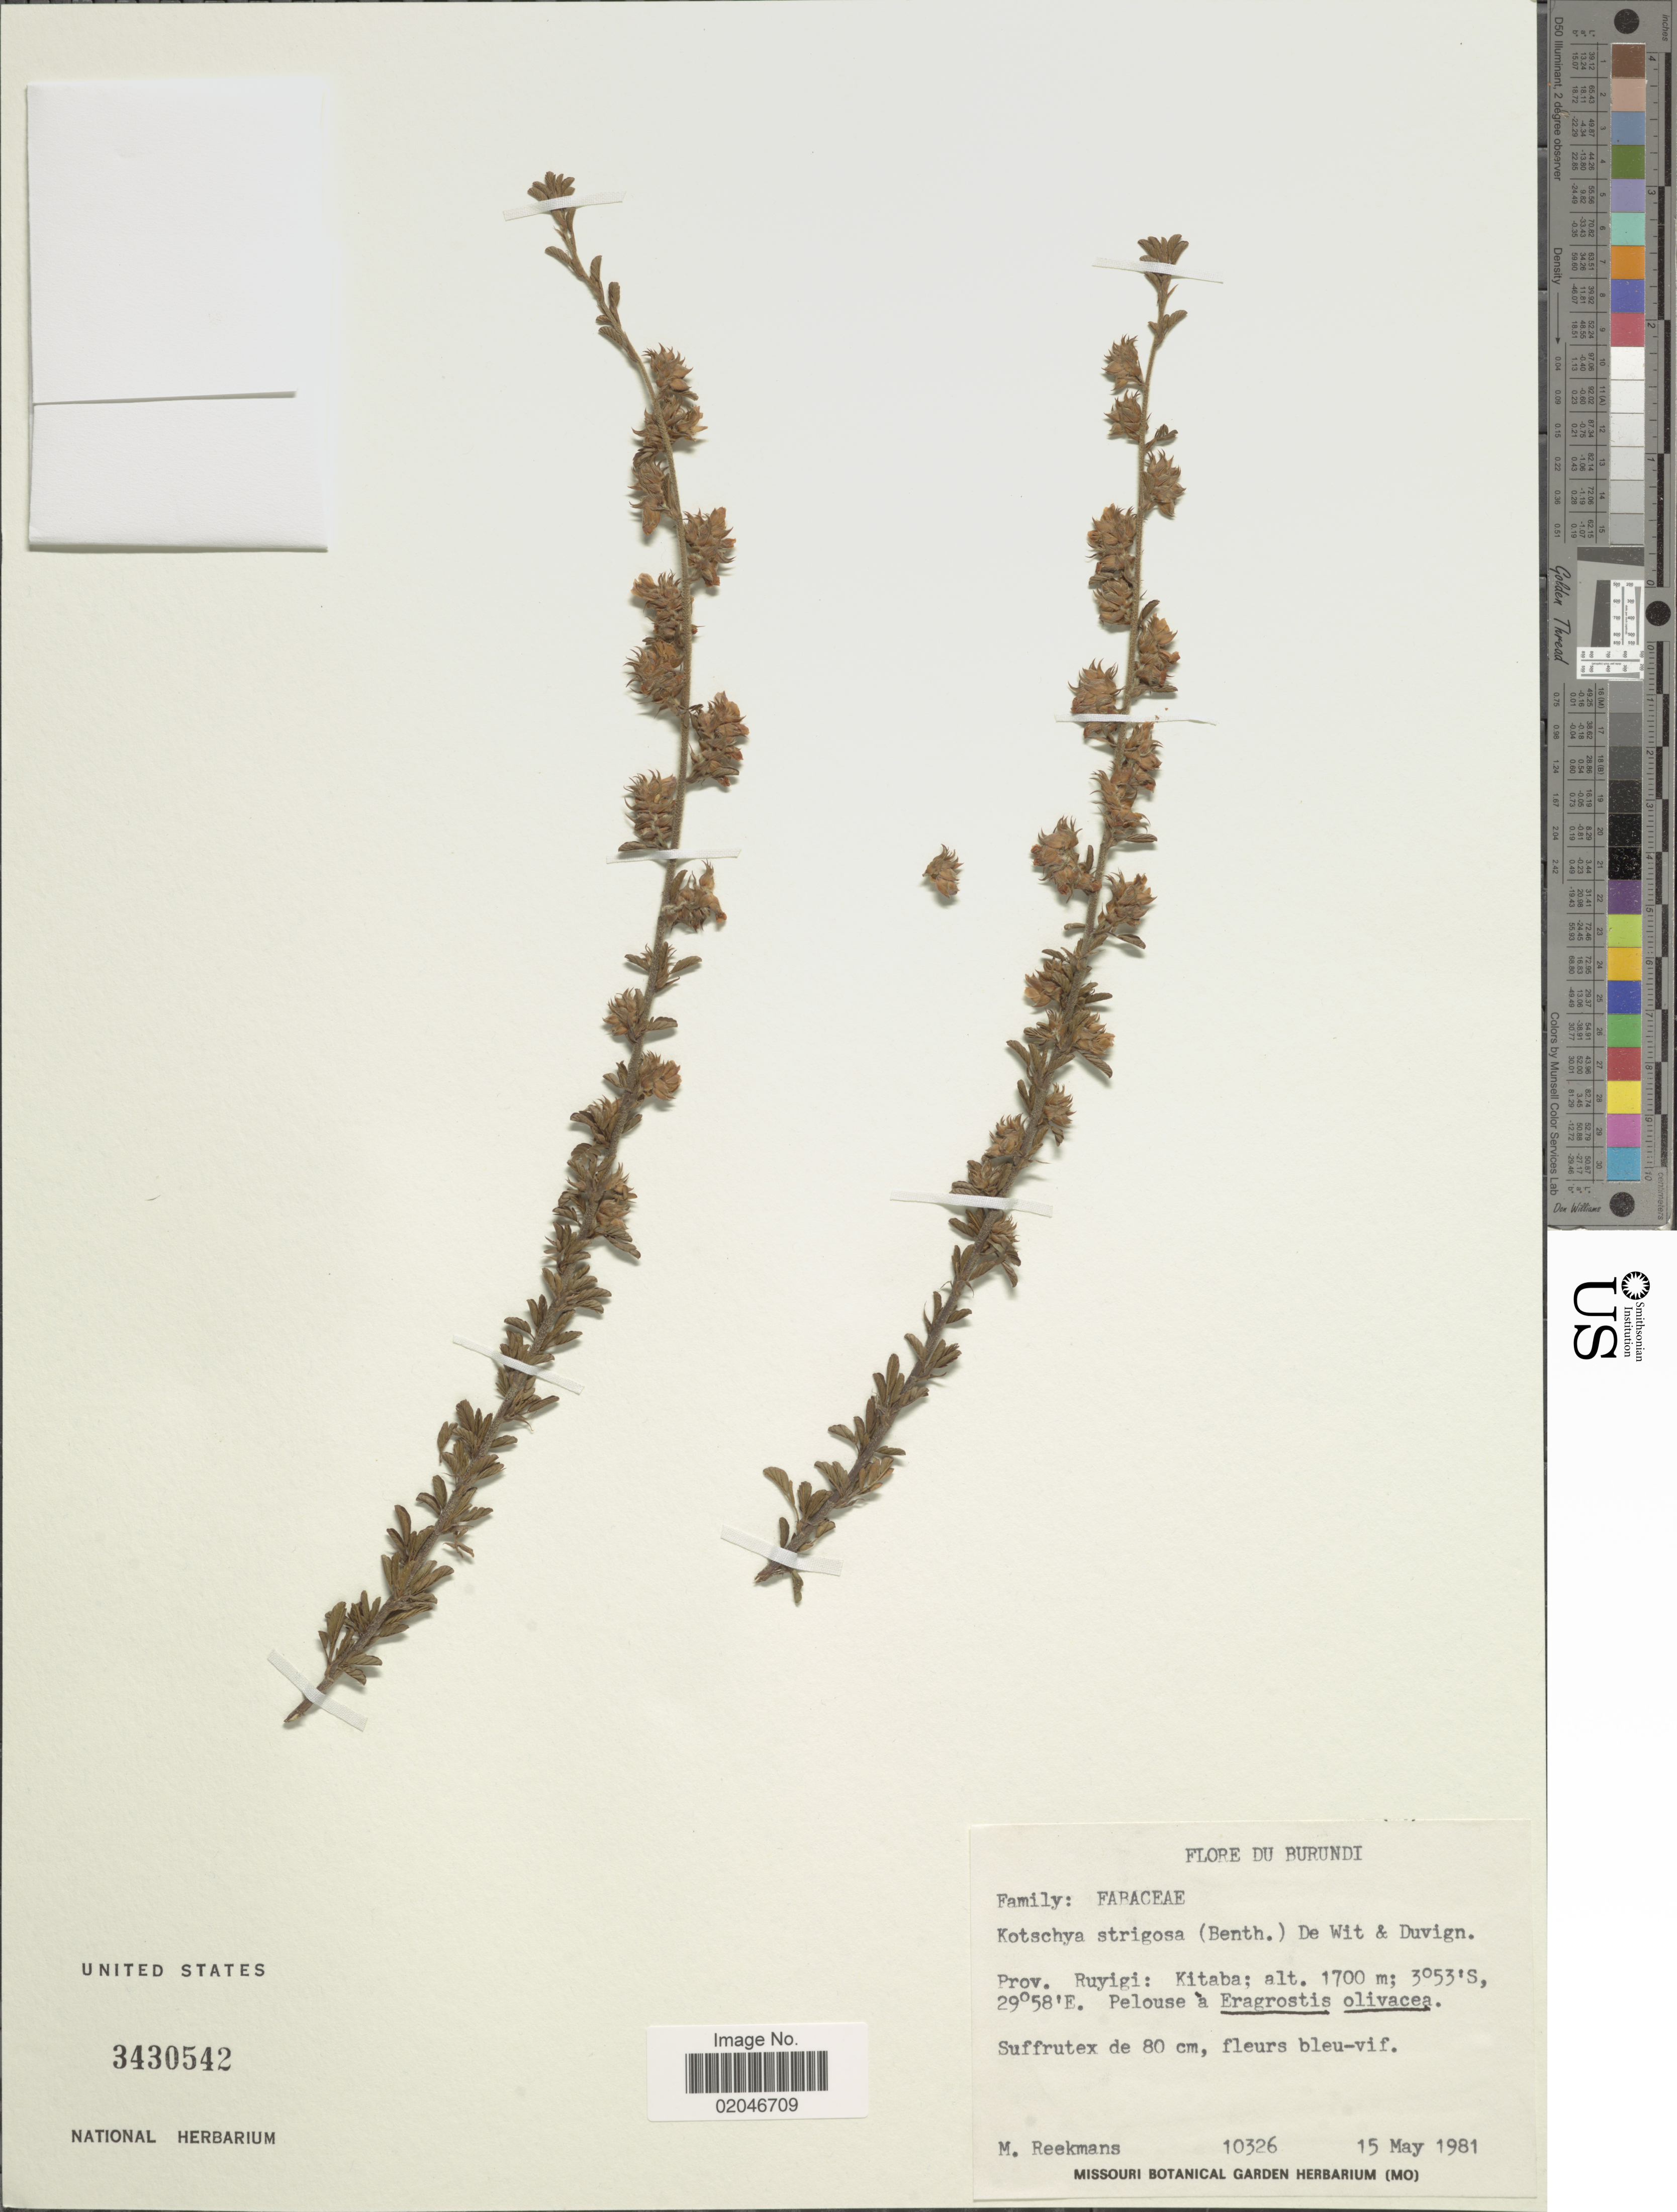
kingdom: Plantae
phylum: Tracheophyta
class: Magnoliopsida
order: Fabales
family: Fabaceae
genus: Kotschya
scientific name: Kotschya strigosa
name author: (Benth.) Dewit & P.A. Duvign.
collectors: M. Reekmans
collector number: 10326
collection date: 1981-05-15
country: Burundi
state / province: Ruyigi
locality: Kitaba, Pelouse à Eragrostis olivacea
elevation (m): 1700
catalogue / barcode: US 3430542